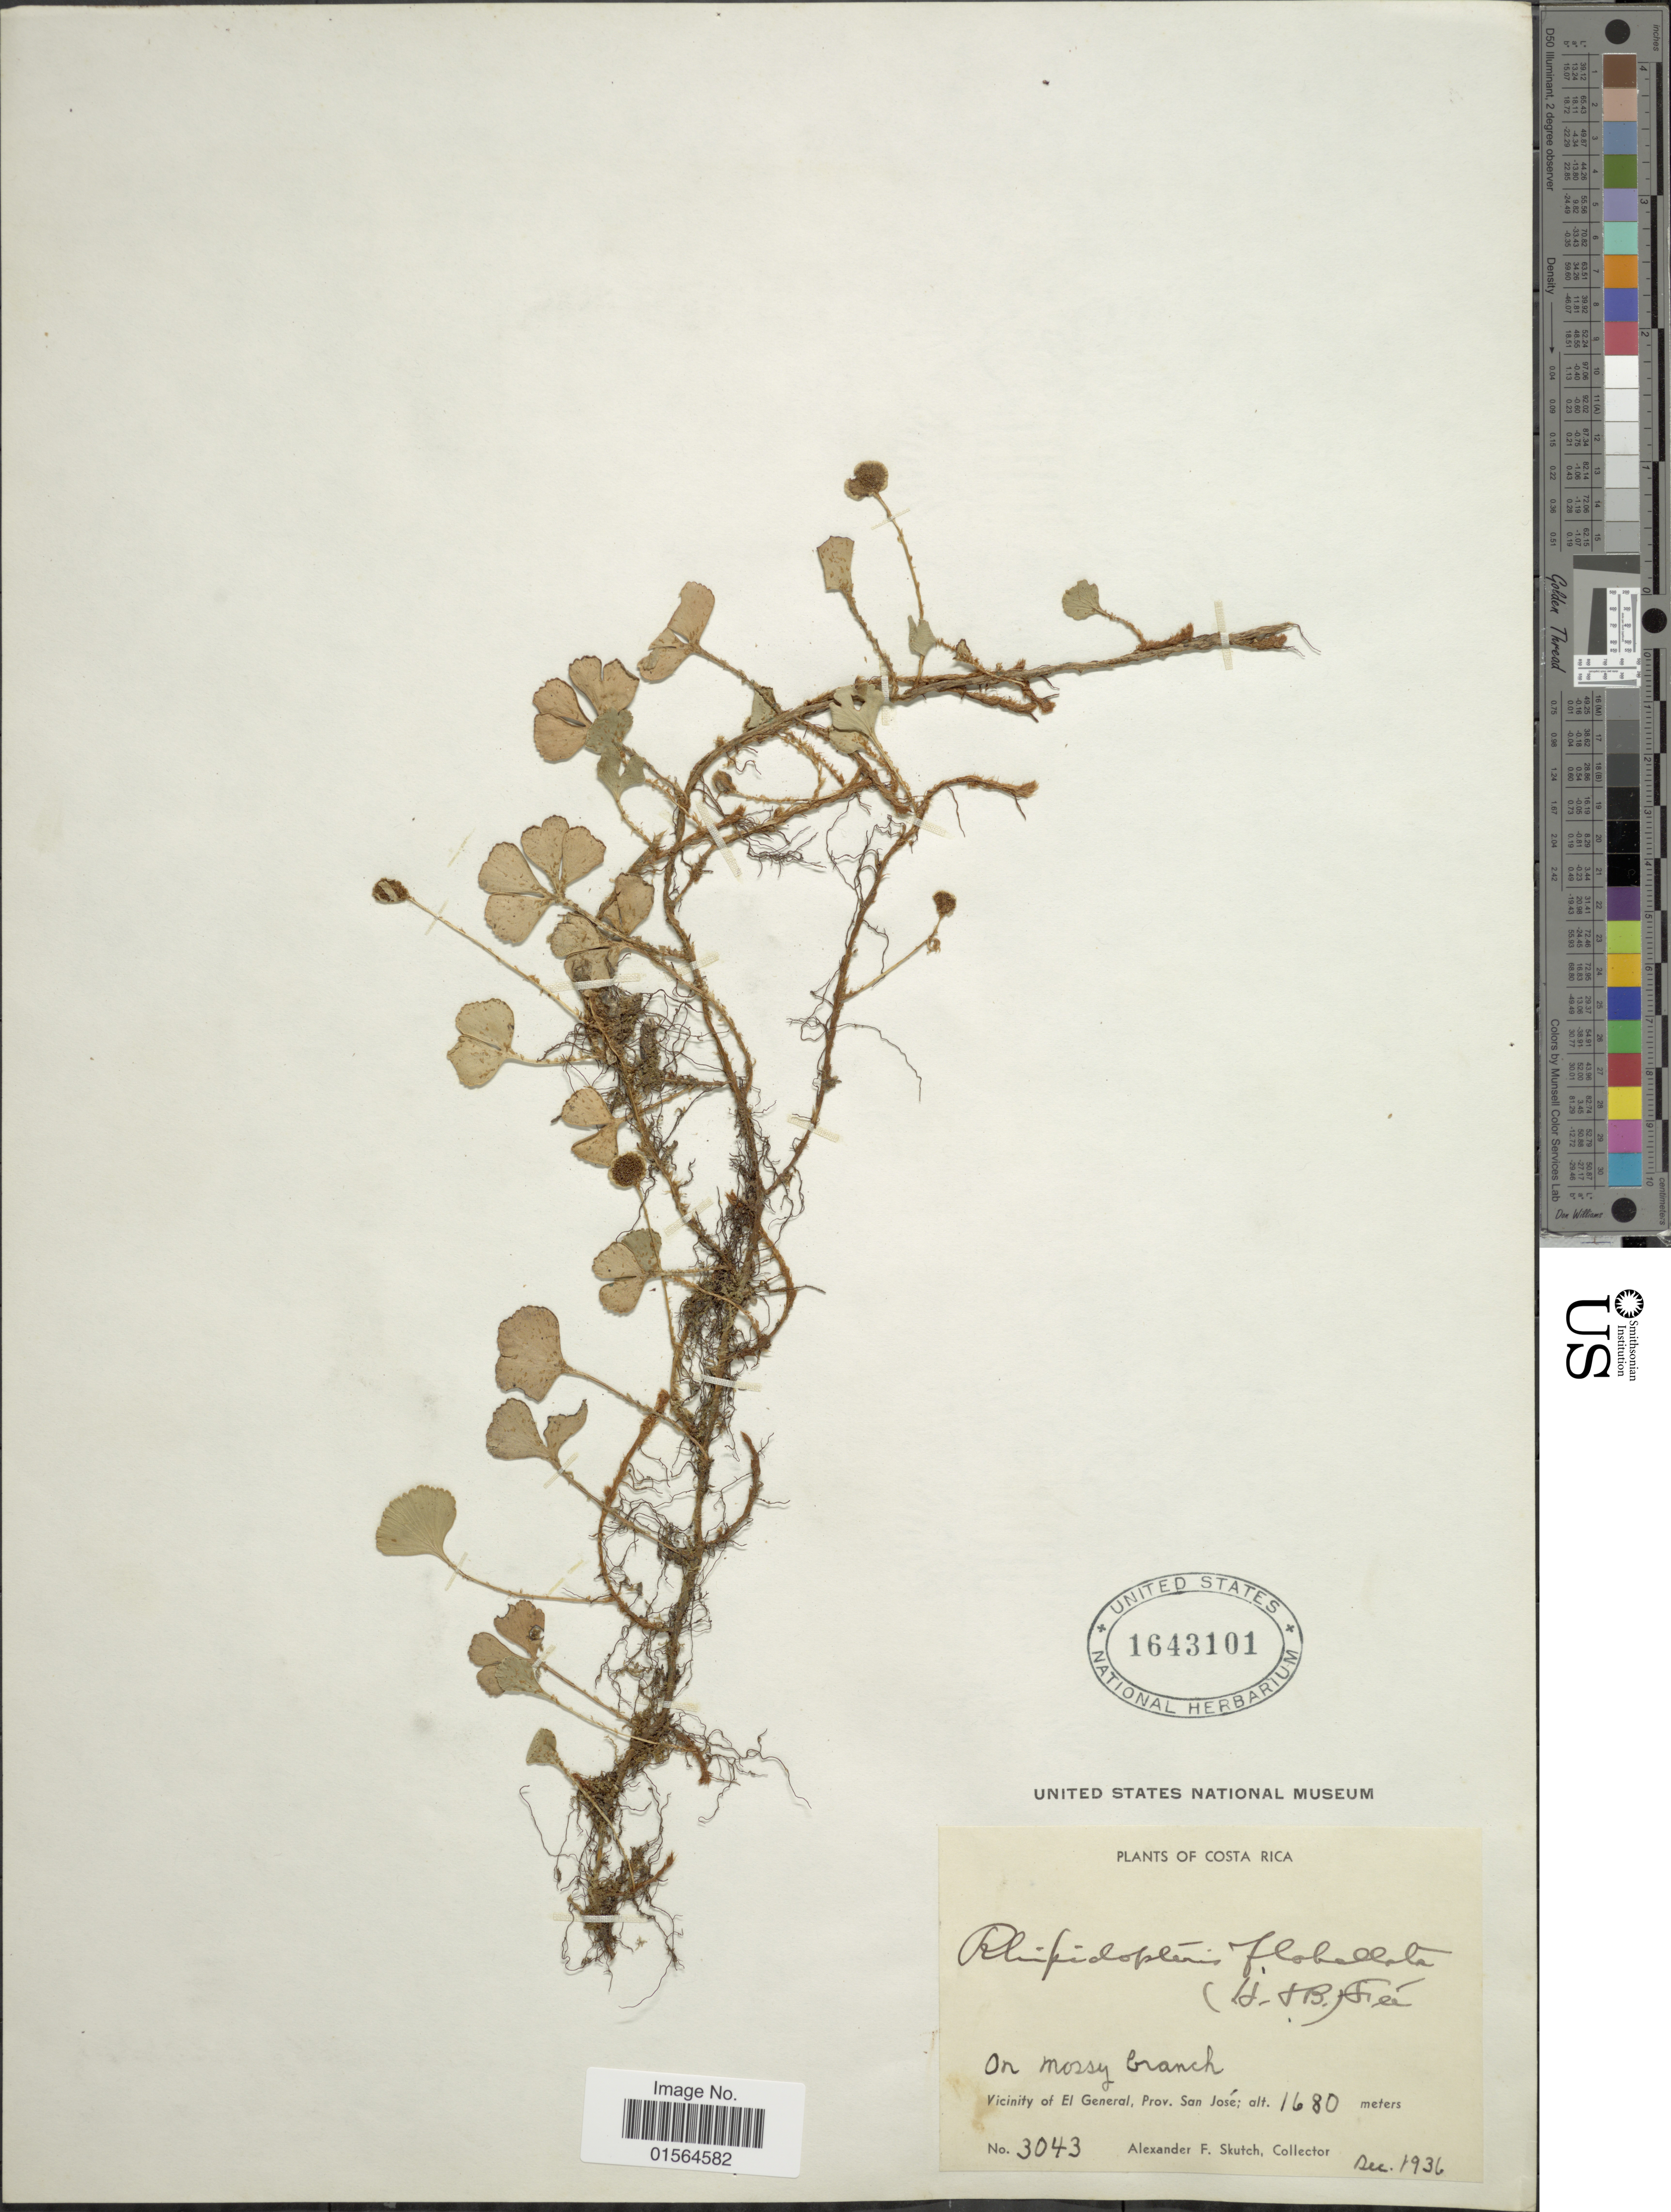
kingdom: Plantae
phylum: Tracheophyta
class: Polypodiopsida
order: Polypodiales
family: Dryopteridaceae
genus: Elaphoglossum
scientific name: Elaphoglossum peltatum f. flabellatum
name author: (Humb. & Bonpl. ex Willd.) Mickel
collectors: A. F. Skutch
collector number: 34043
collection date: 1936-12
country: Costa Rica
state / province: San José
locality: Vicinity of El General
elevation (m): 1680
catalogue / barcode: US 1643101